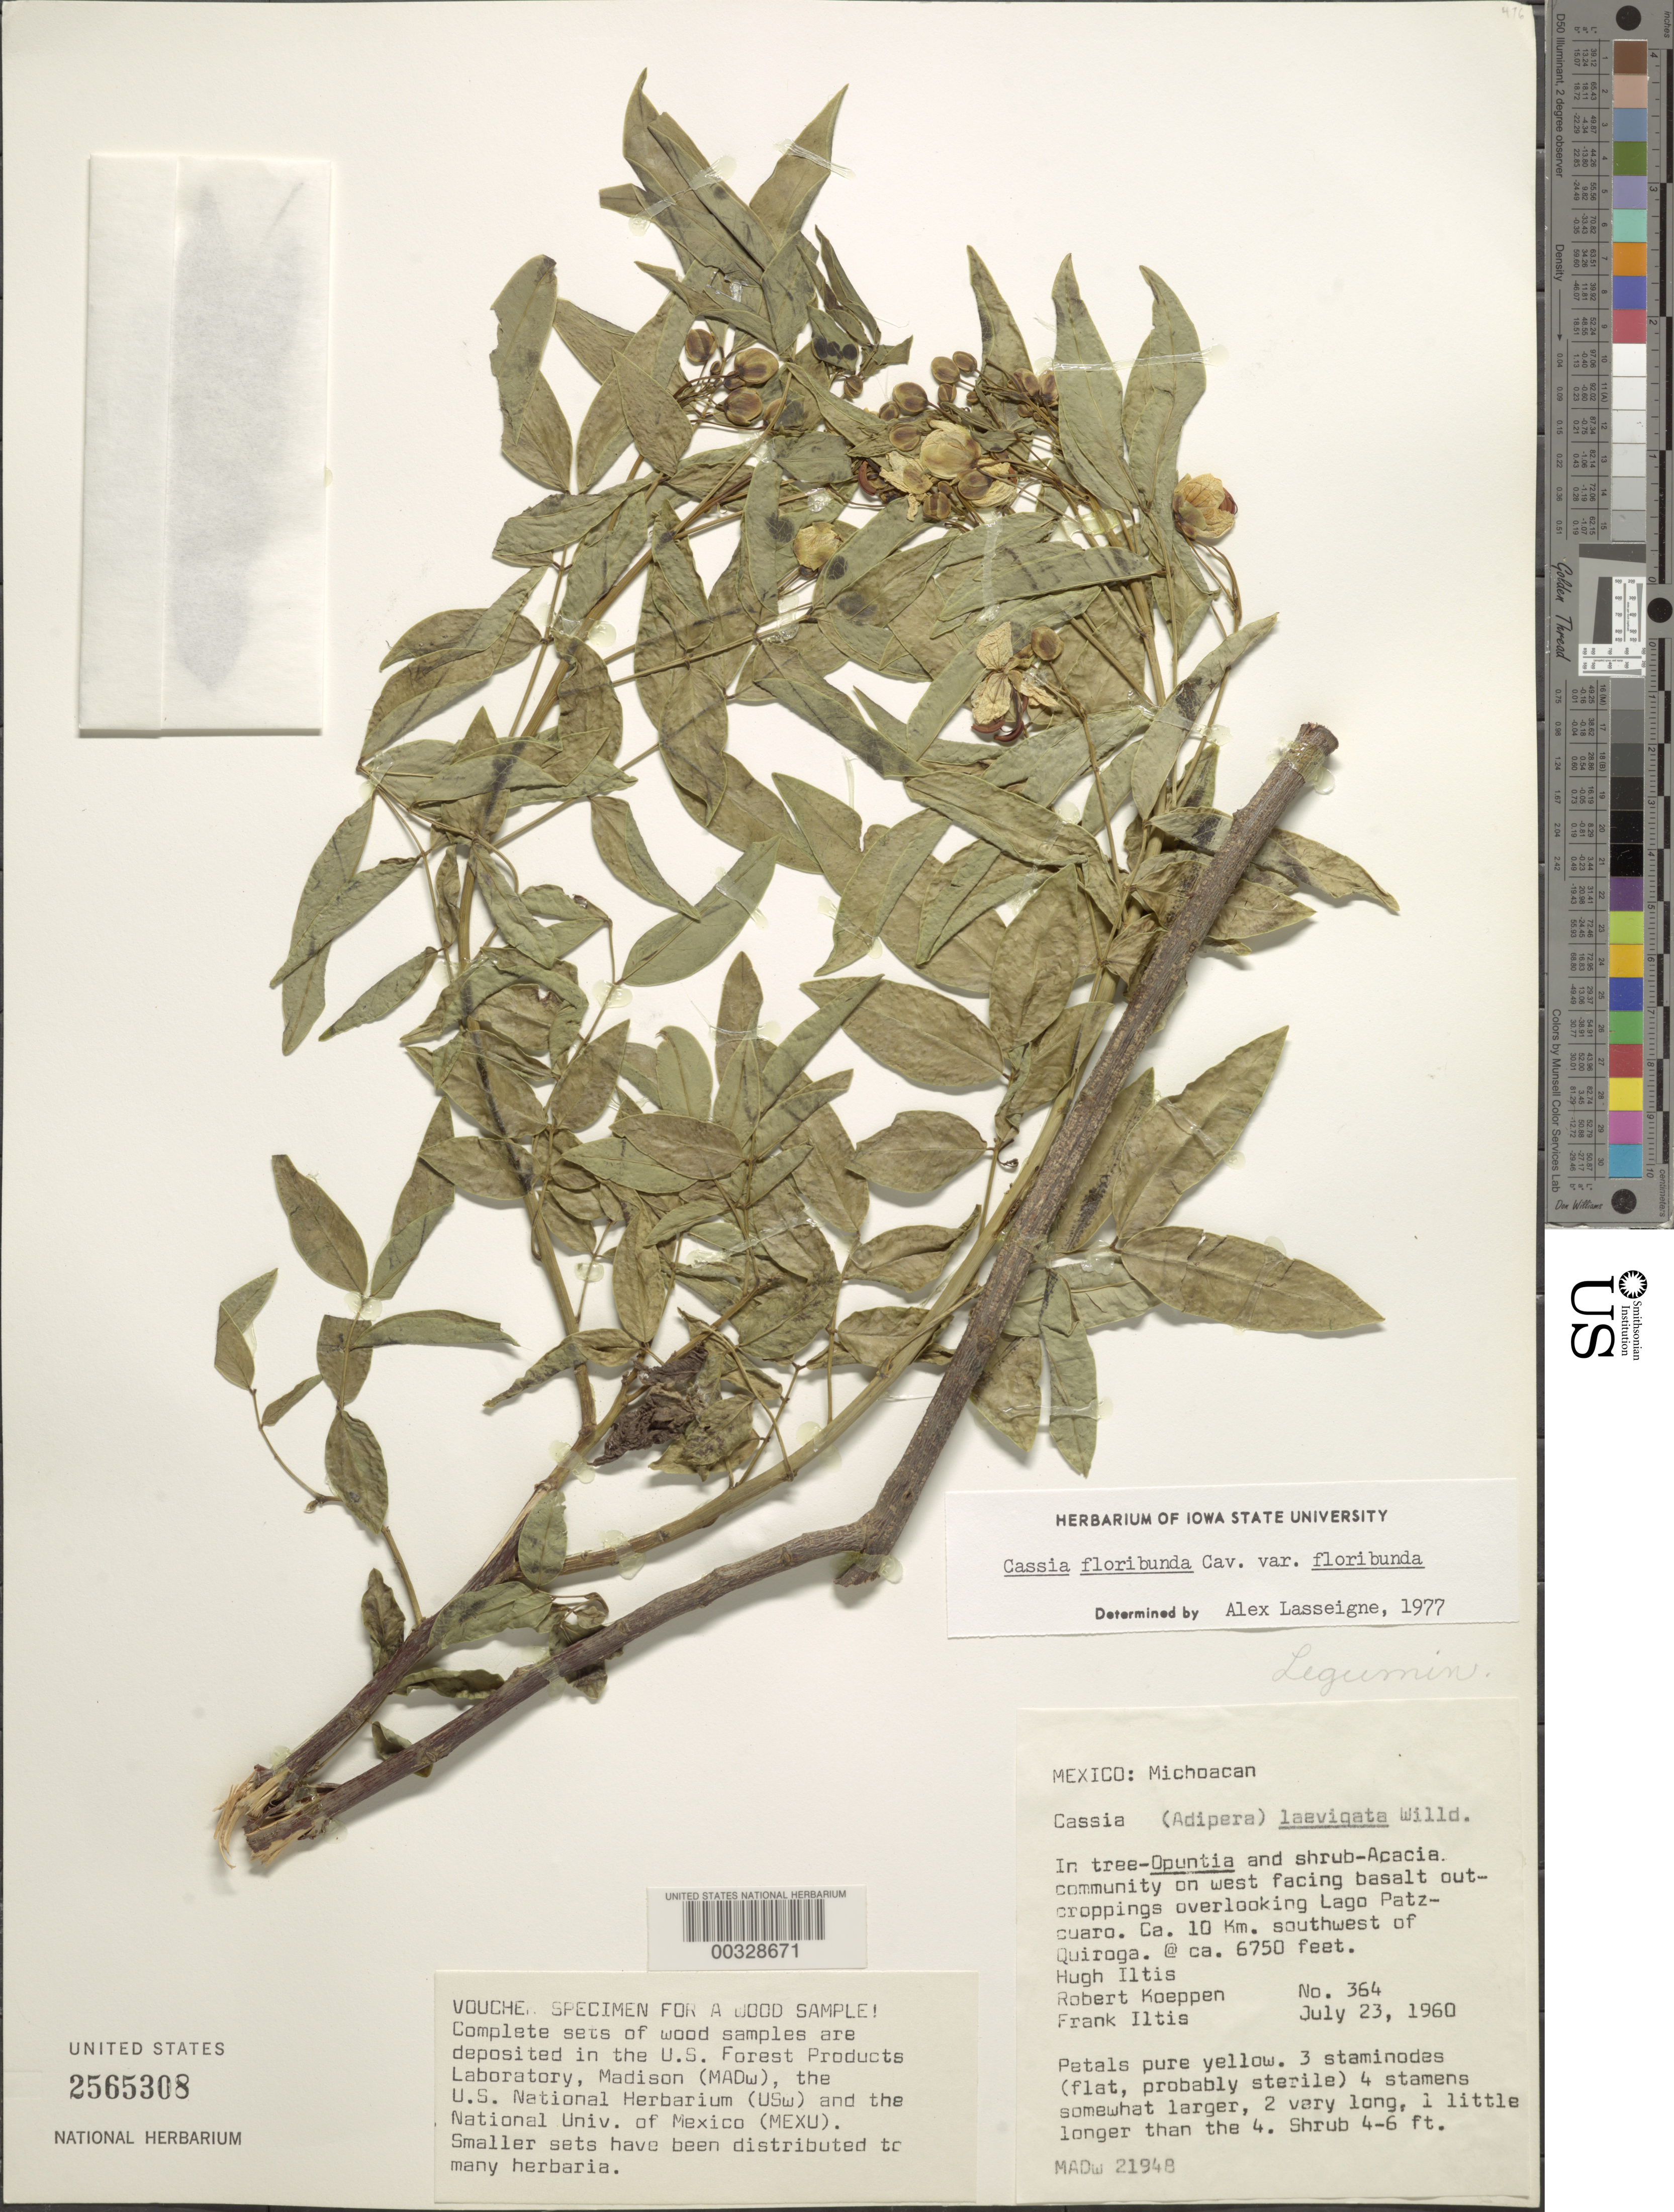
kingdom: Plantae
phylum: Tracheophyta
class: Magnoliopsida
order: Fabales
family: Fabaceae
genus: Senna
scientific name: Senna x floribunda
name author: (Cav.) H.S. Irwin & Barneby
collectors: H. H. Iltis, R. C. Koeppen & F. S. Iltis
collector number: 364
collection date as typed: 23 Jul 1960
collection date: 1960-07-23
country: Mexico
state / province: Michoacán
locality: Overlooking lago Patzcuaro, ca 10 km SW of quiroga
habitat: Basalt outcropping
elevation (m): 2057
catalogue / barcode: US 2565308-2